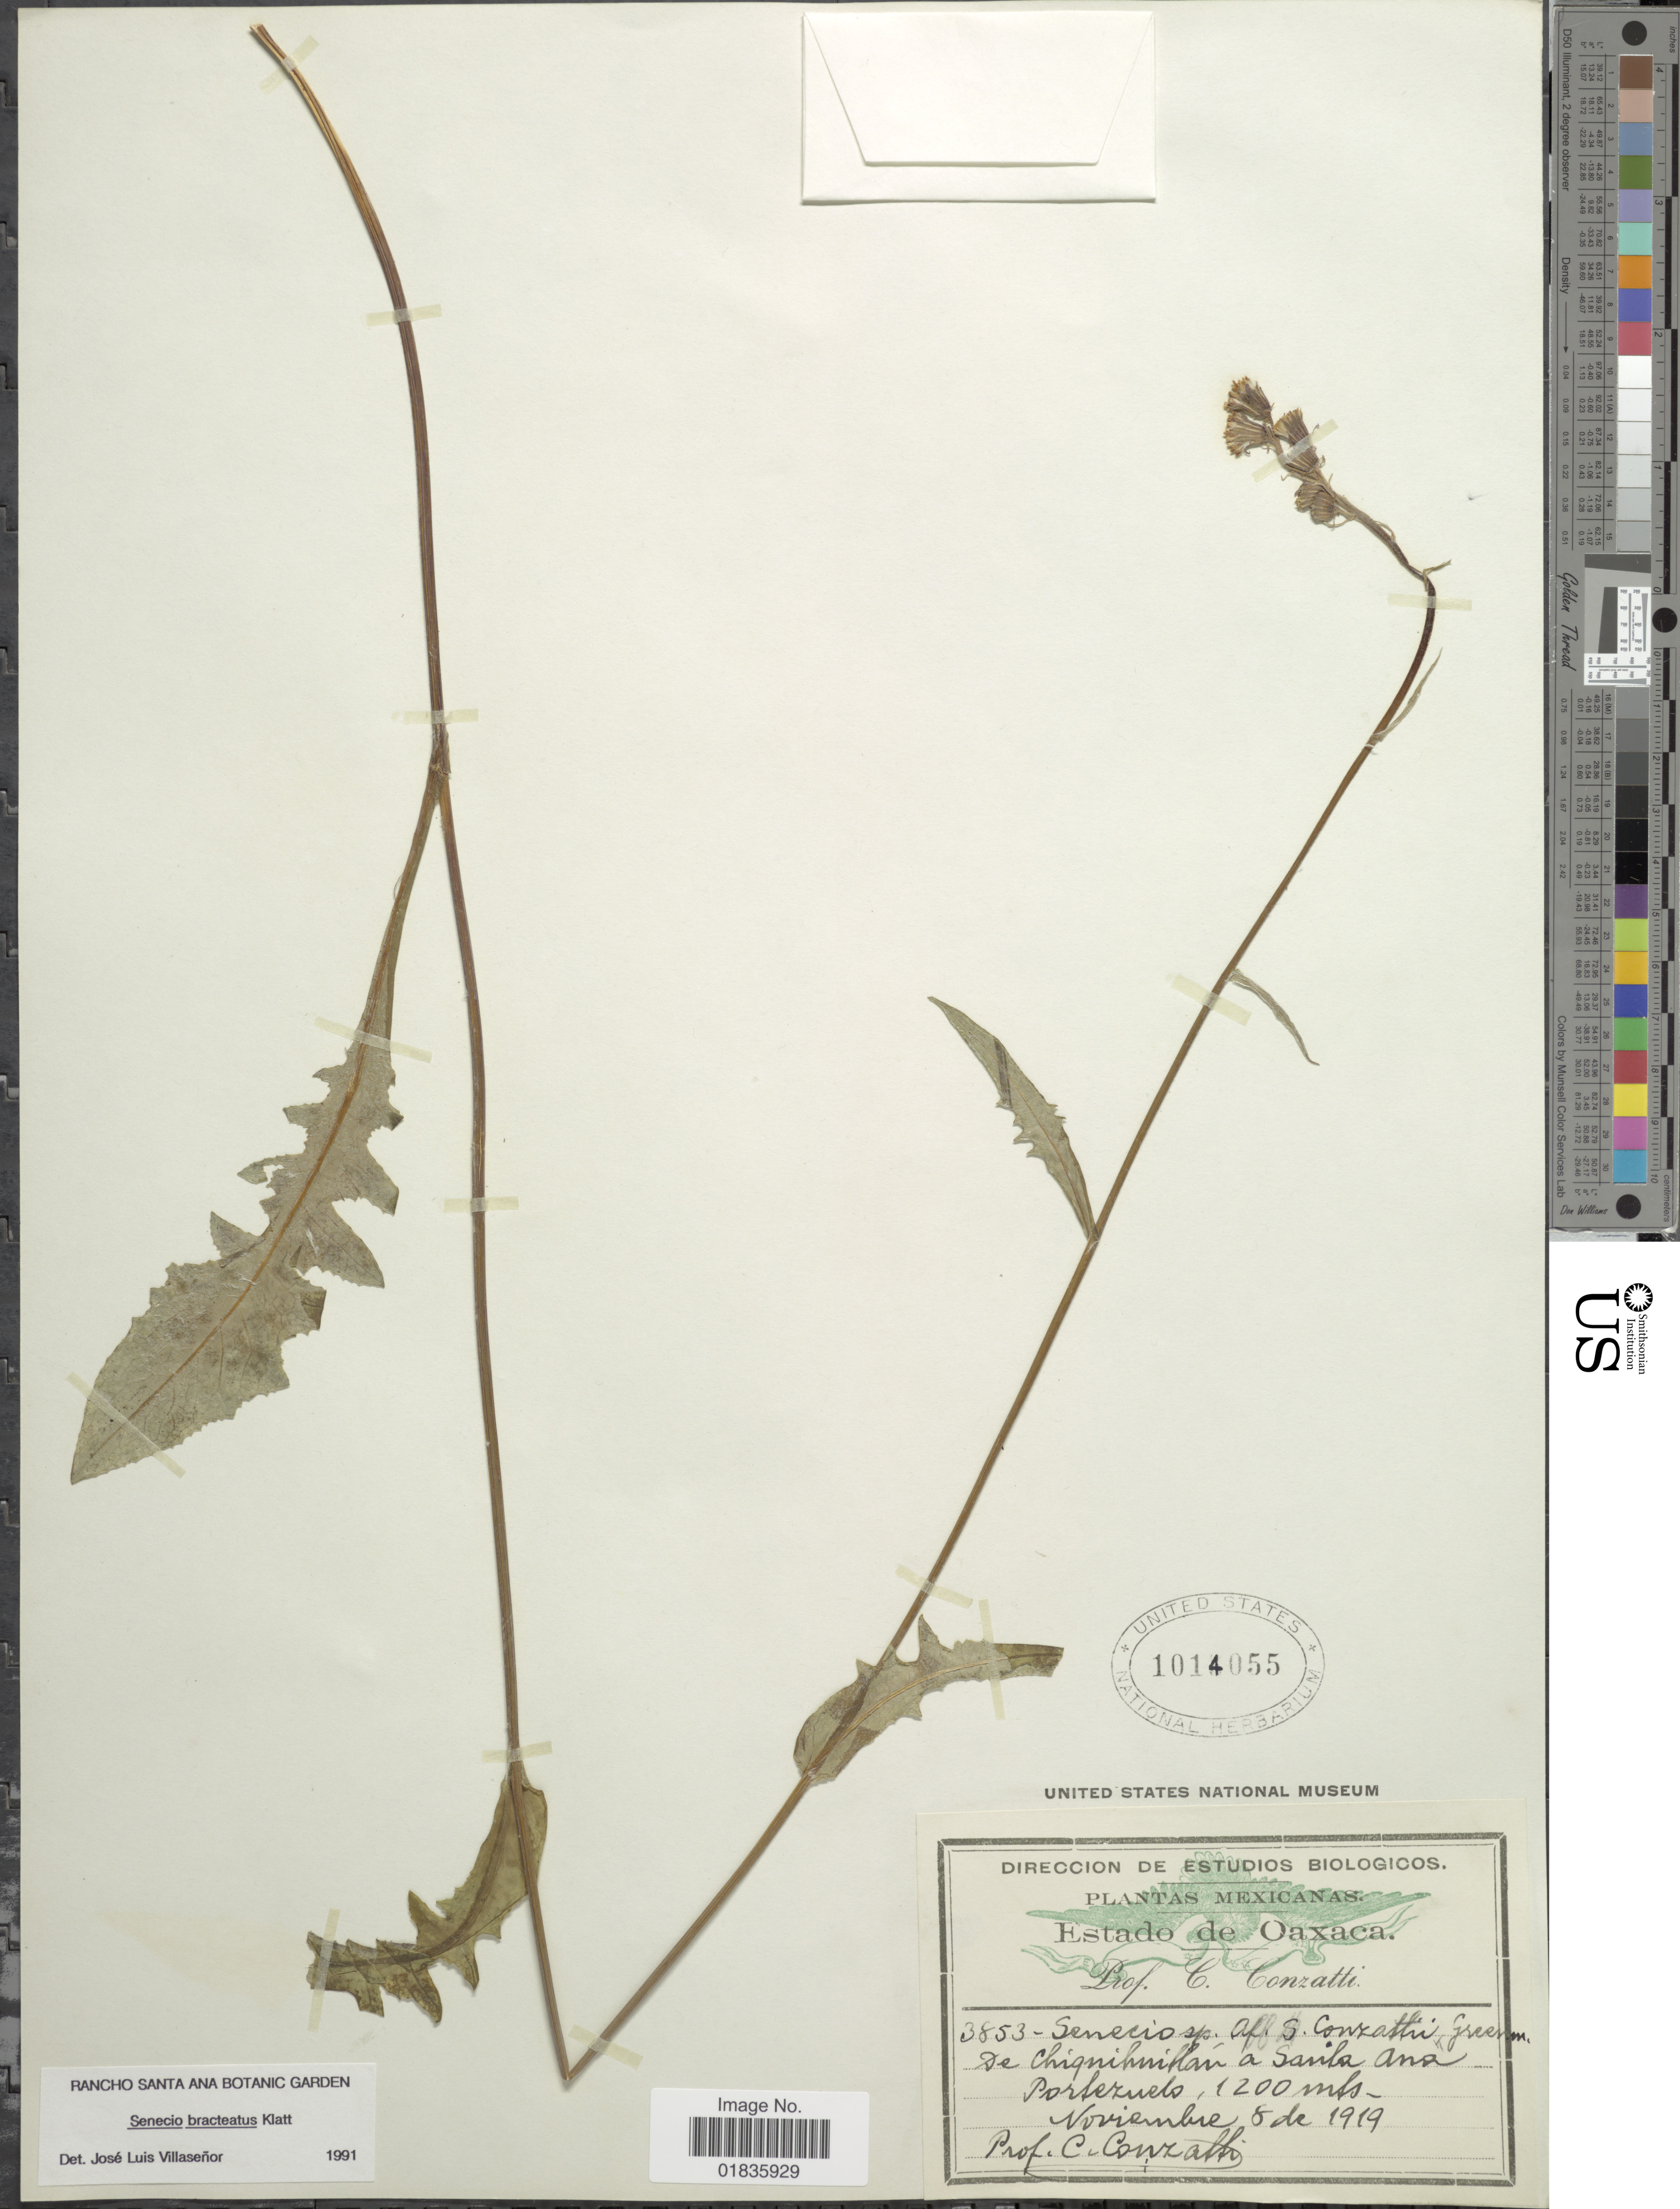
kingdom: Plantae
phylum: Tracheophyta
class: Magnoliopsida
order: Asterales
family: Asteraceae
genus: Senecio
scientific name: Senecio sennikovii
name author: Kottaim.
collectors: C. Conzatti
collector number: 3853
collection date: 1919-11-08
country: Mexico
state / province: Oaxaca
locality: De Chiquihuitlan a Santa Ana Portezuelo.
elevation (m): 1200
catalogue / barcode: US 1014055